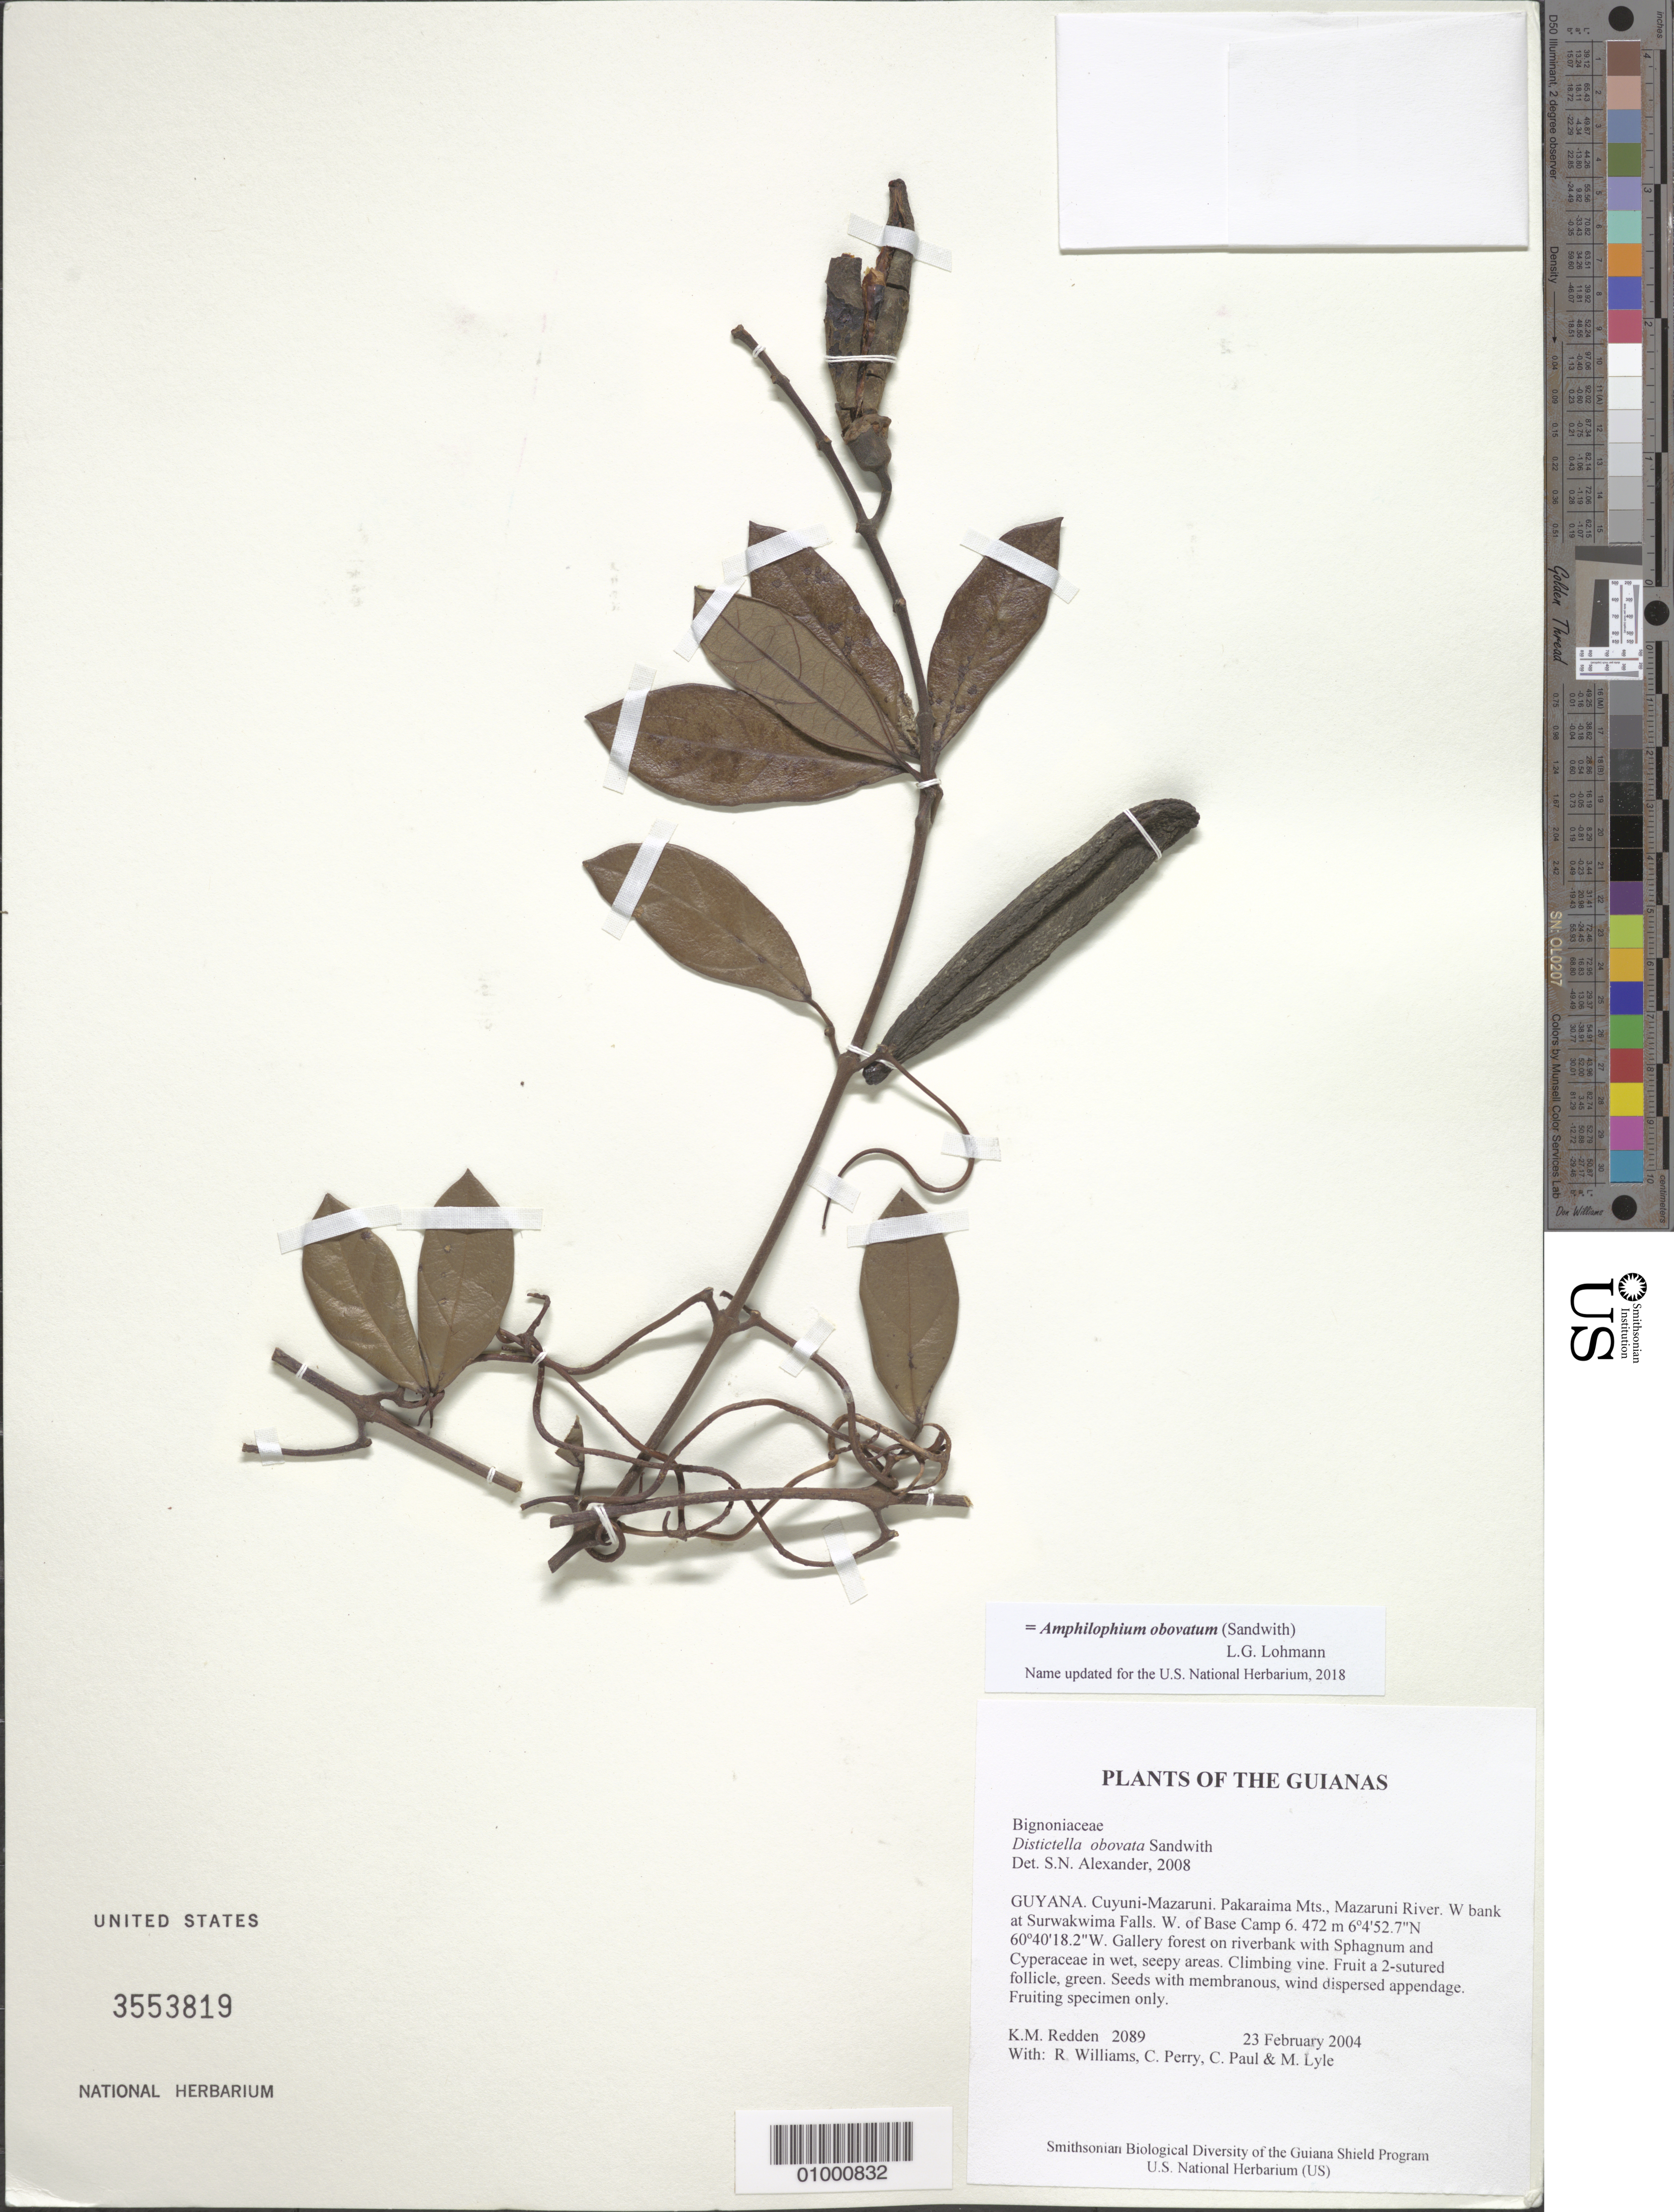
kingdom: Plantae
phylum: Tracheophyta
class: Magnoliopsida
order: Lamiales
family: Bignoniaceae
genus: Amphilophium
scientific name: Amphilophium obovatum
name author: (Sandwith) L.G. Lohmann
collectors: K. M. Redden, R. Williams, C. Perry, C. Paul & M. Lyle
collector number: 2089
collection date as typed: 23 February 2004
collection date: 2004-02-23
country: Guyana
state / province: Cuyuni-Mazaruni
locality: Pakaraima Mts., Mazaruni River. W bank at Surwakwima Falls. W. of Base Camp 6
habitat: Gallery forest on riverbank with Sphagnum and Cyperaceae in wet, seepy areas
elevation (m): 472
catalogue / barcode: US 3553819